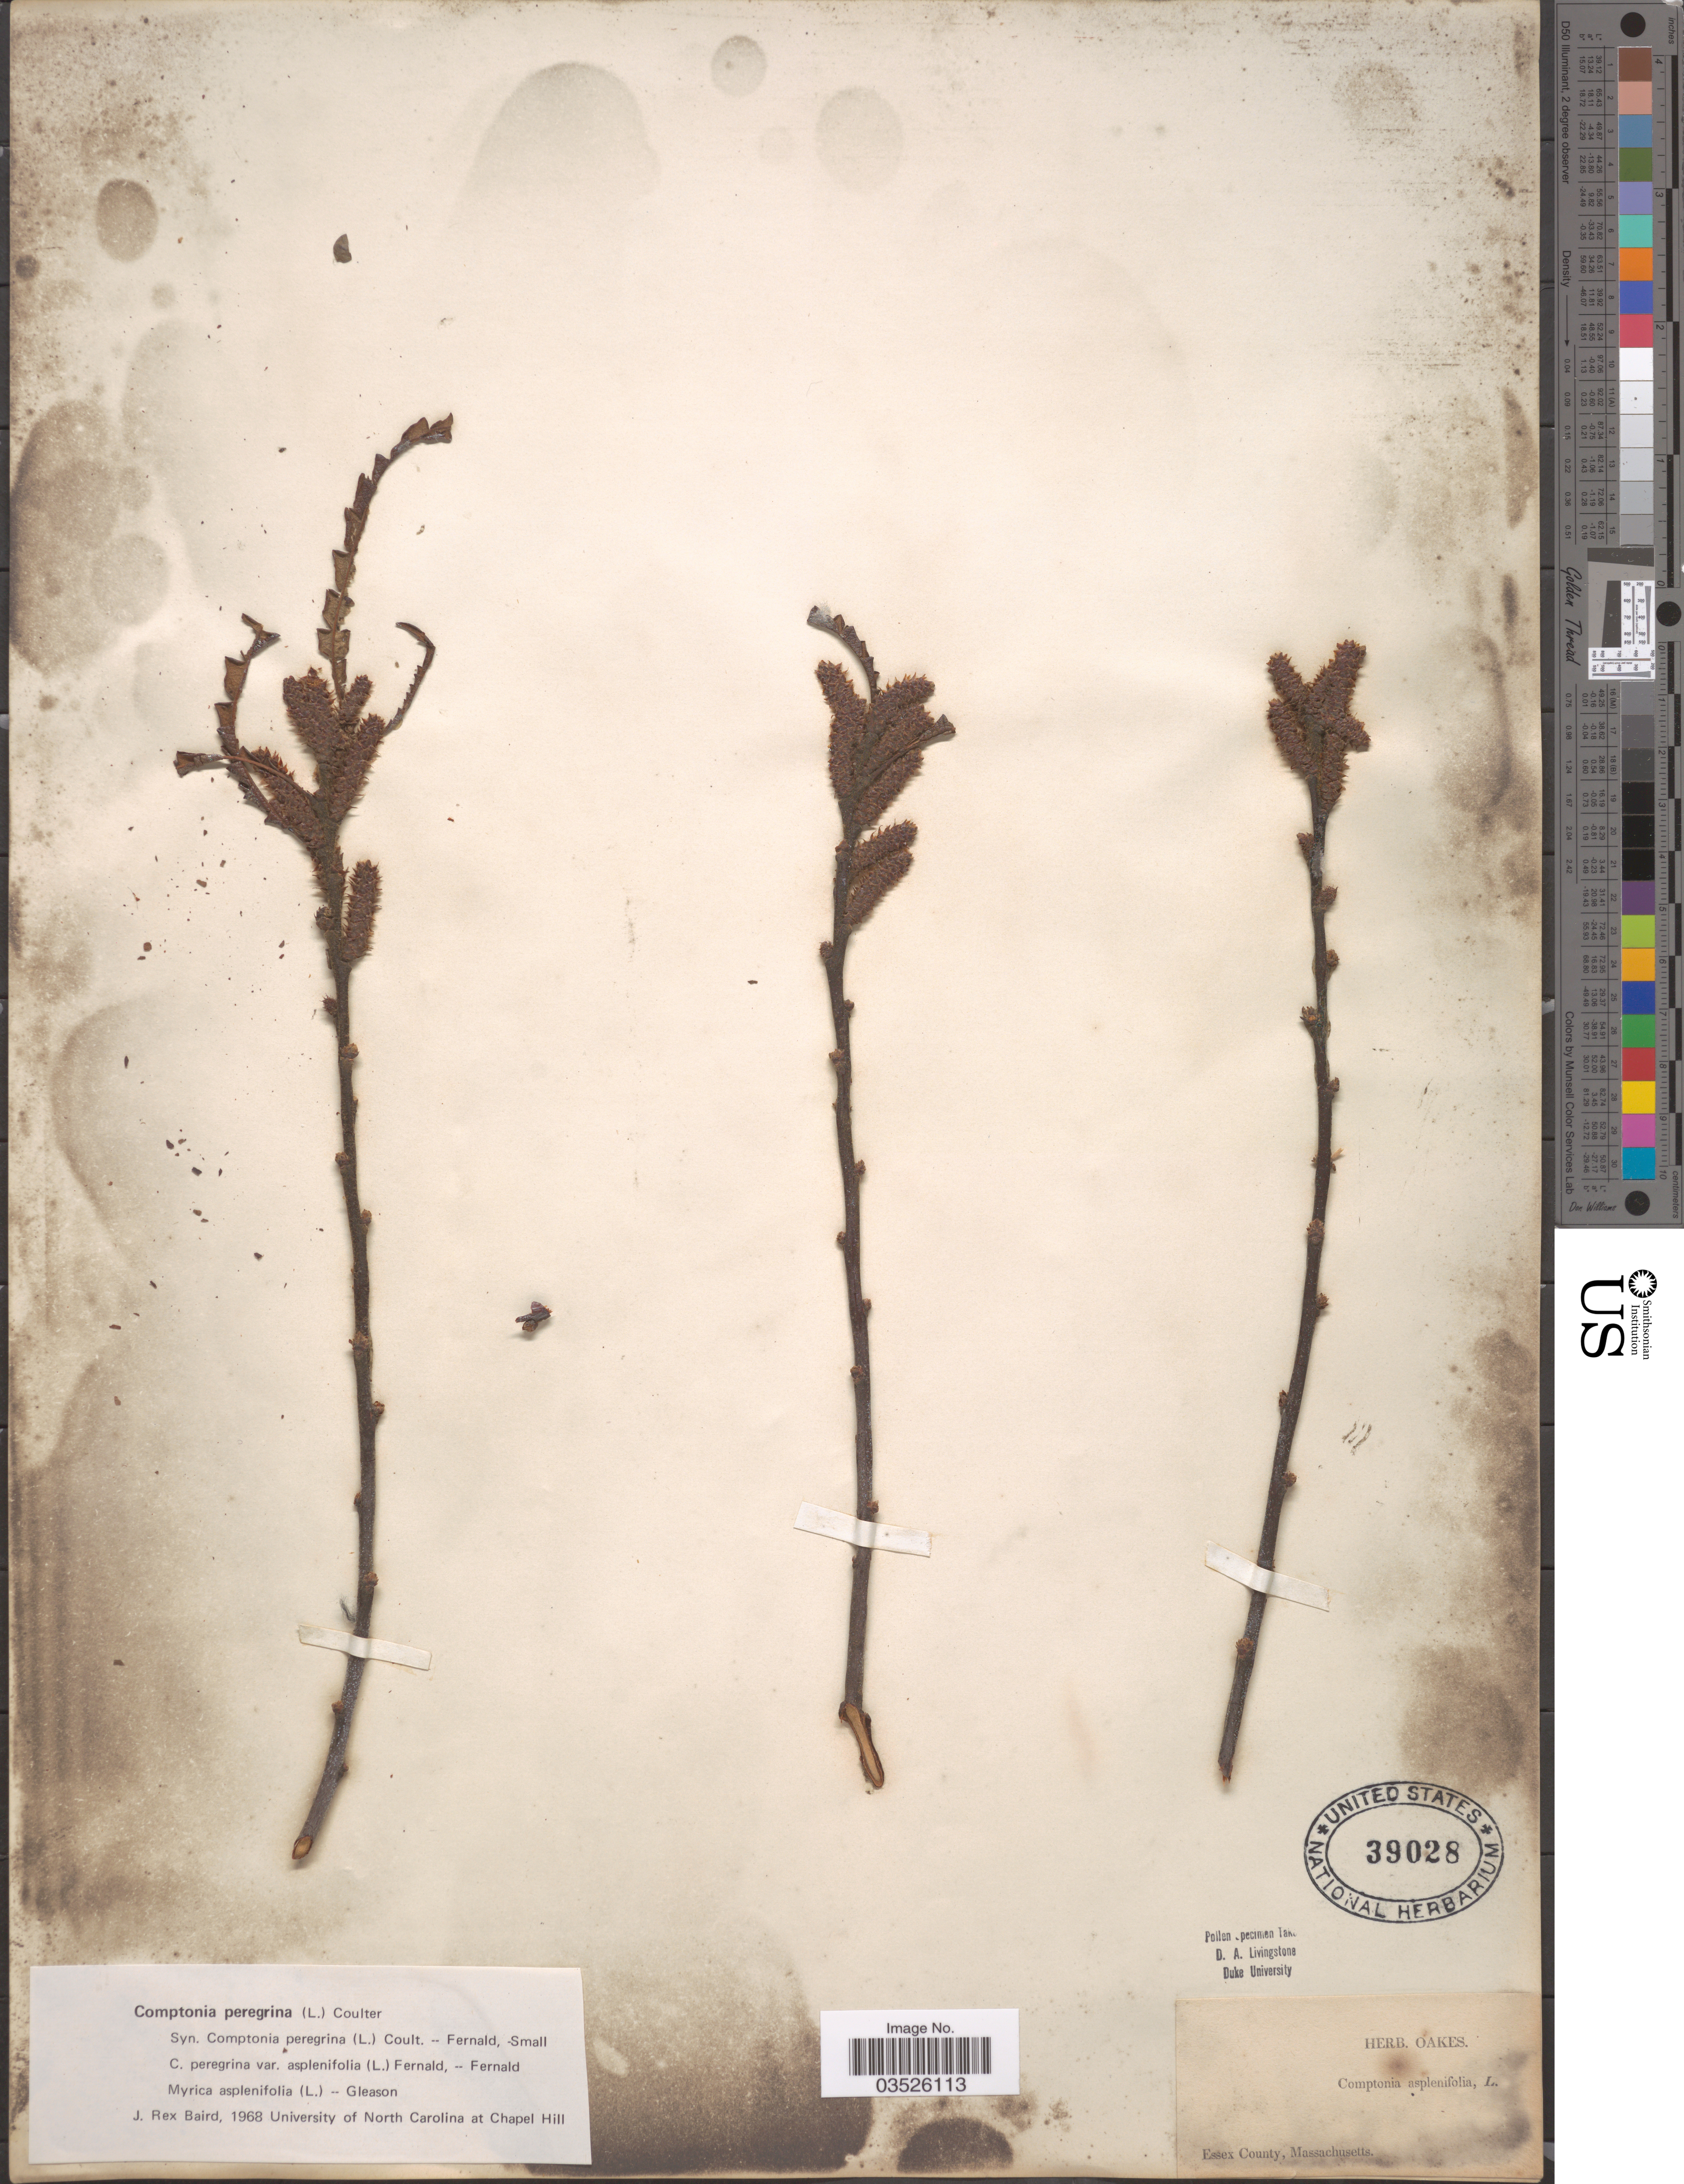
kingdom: Plantae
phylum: Tracheophyta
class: Magnoliopsida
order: Fagales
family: Myricaceae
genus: Comptonia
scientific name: Comptonia peregrina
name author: (L.) J.M. Coult.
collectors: ex herb. Oakes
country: United States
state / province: Massachusetts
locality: Essex County.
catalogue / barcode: US 39028